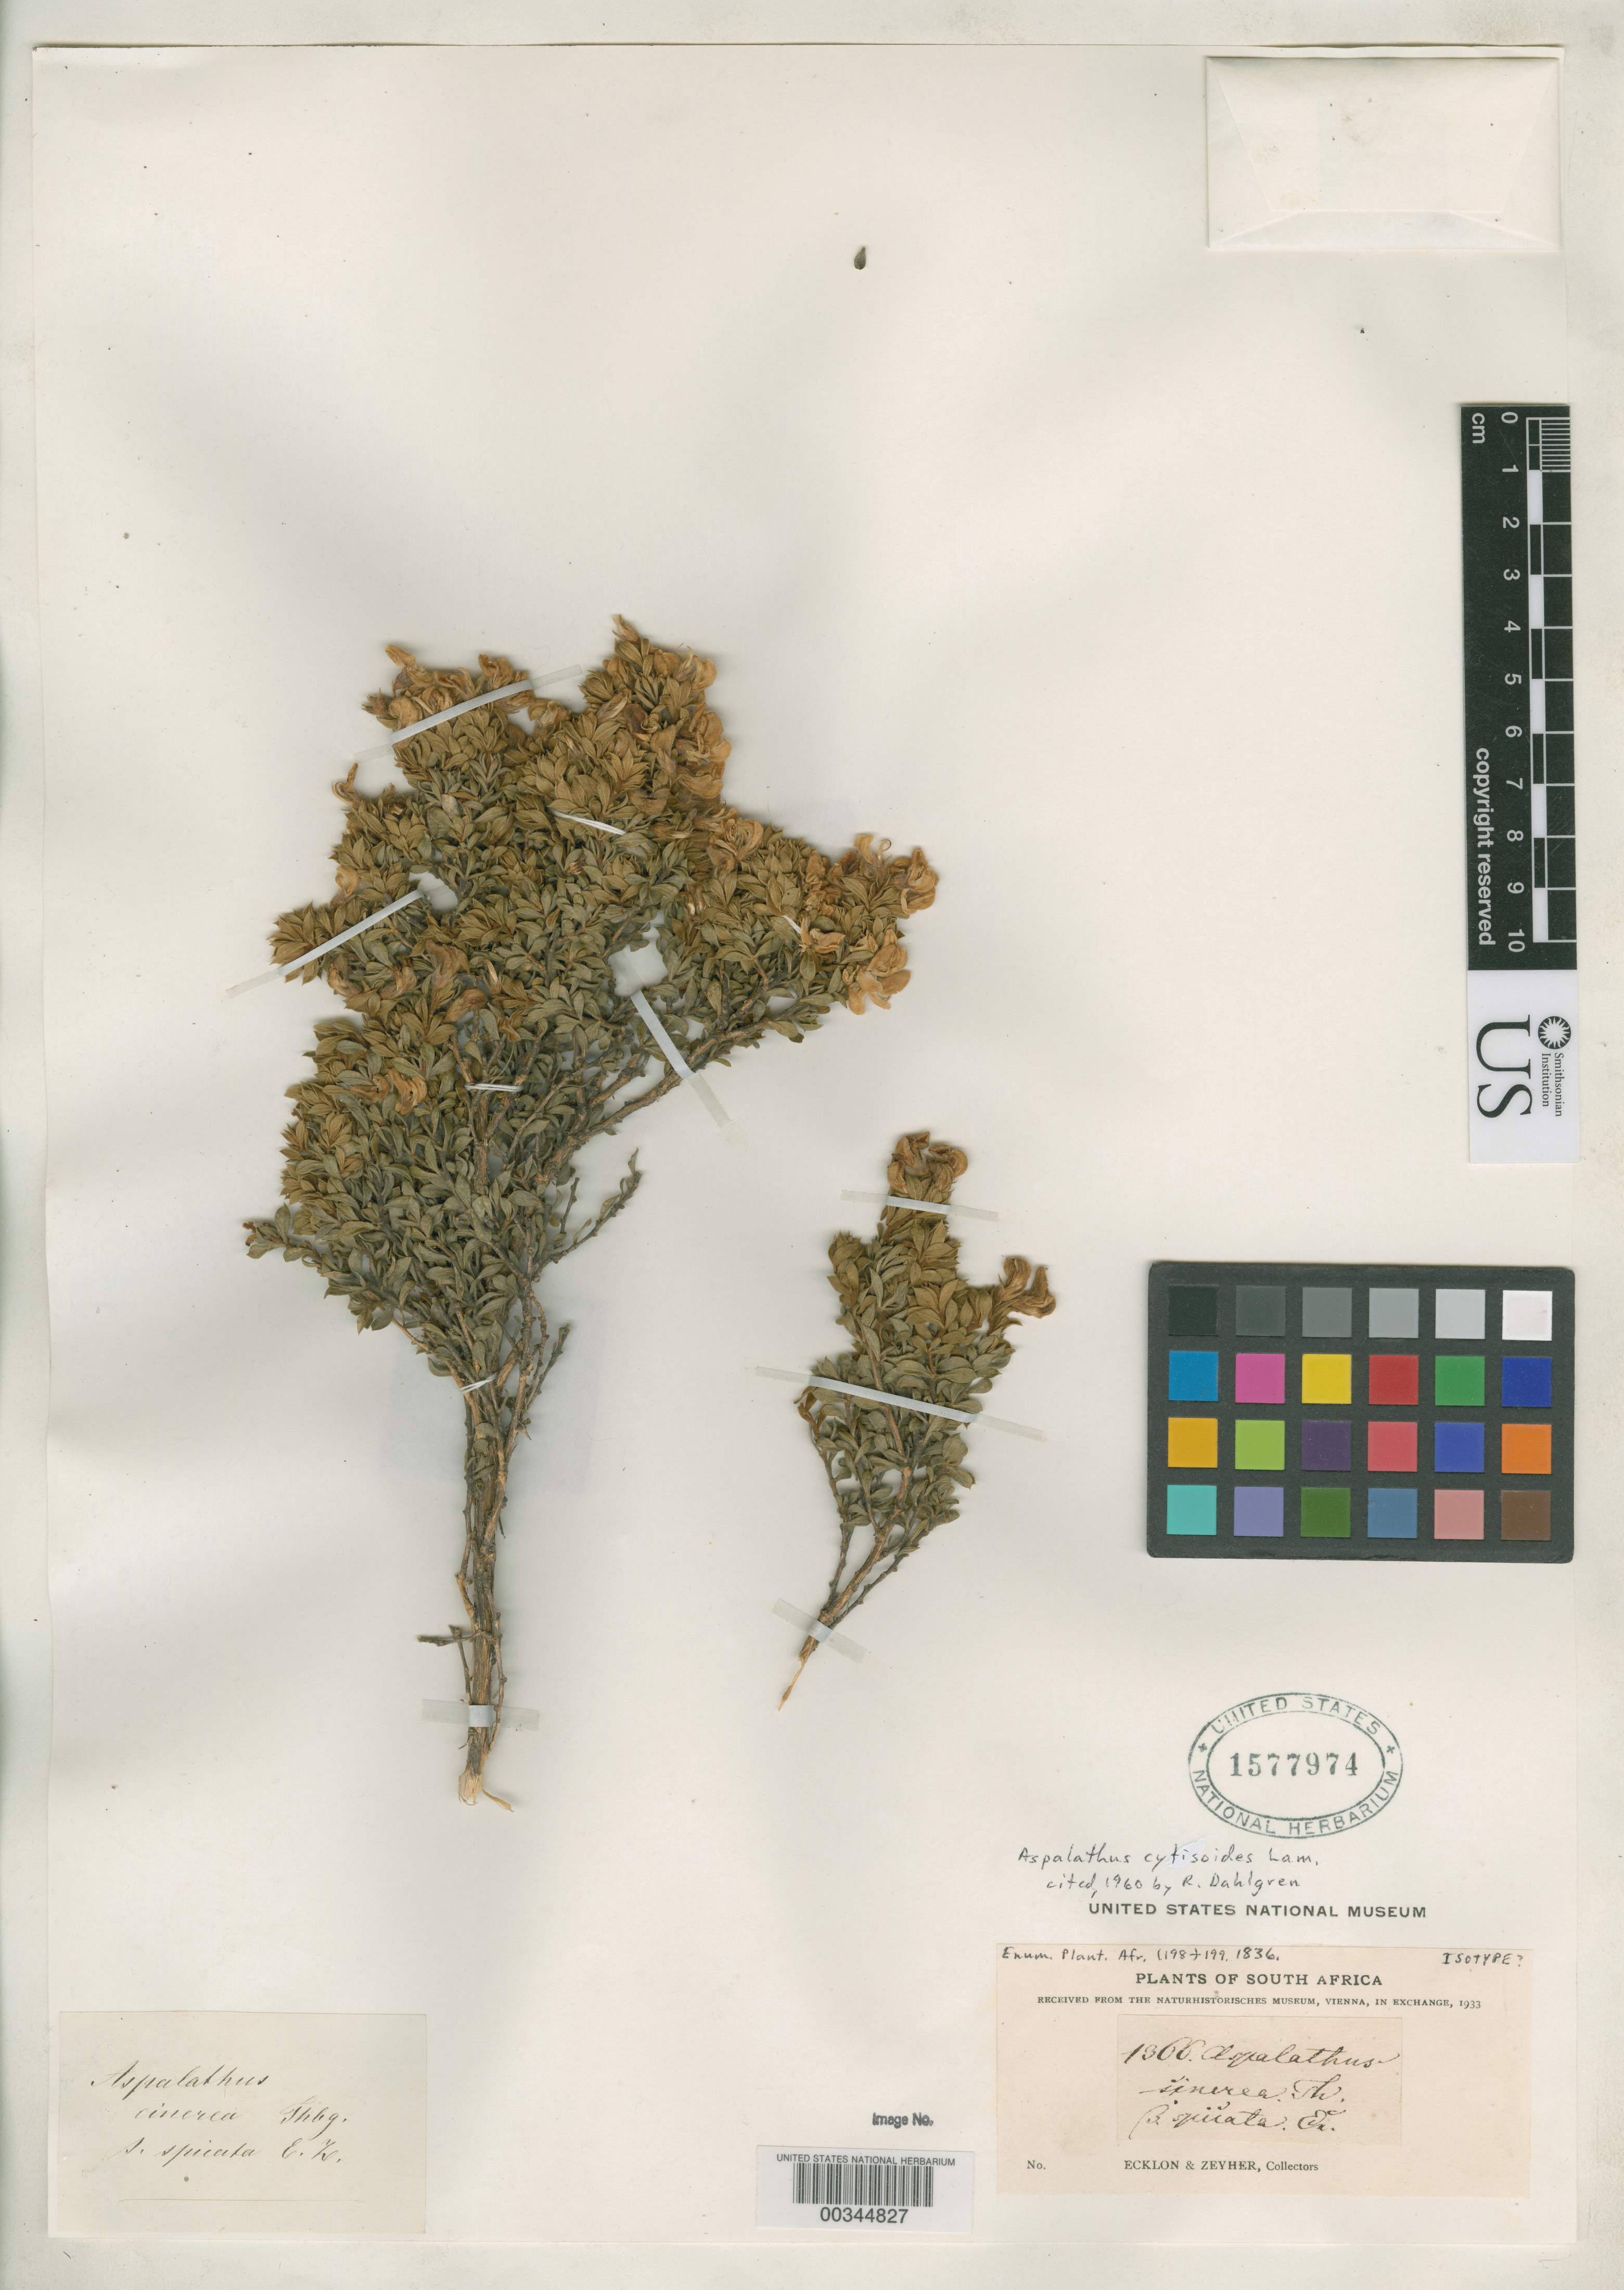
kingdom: Plantae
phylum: Tracheophyta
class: Magnoliopsida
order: Fabales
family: Fabaceae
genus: Aspalathus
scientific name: Aspalathus cinerea var. spicata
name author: Eckl. & Zeyh.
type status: Possible Isotype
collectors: C. F. Ecklon & C. Zeyher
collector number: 1366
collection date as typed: Sep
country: South Africa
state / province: Western Cape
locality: Rivier Zonder Ende, Swellendam.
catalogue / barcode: US 1577974